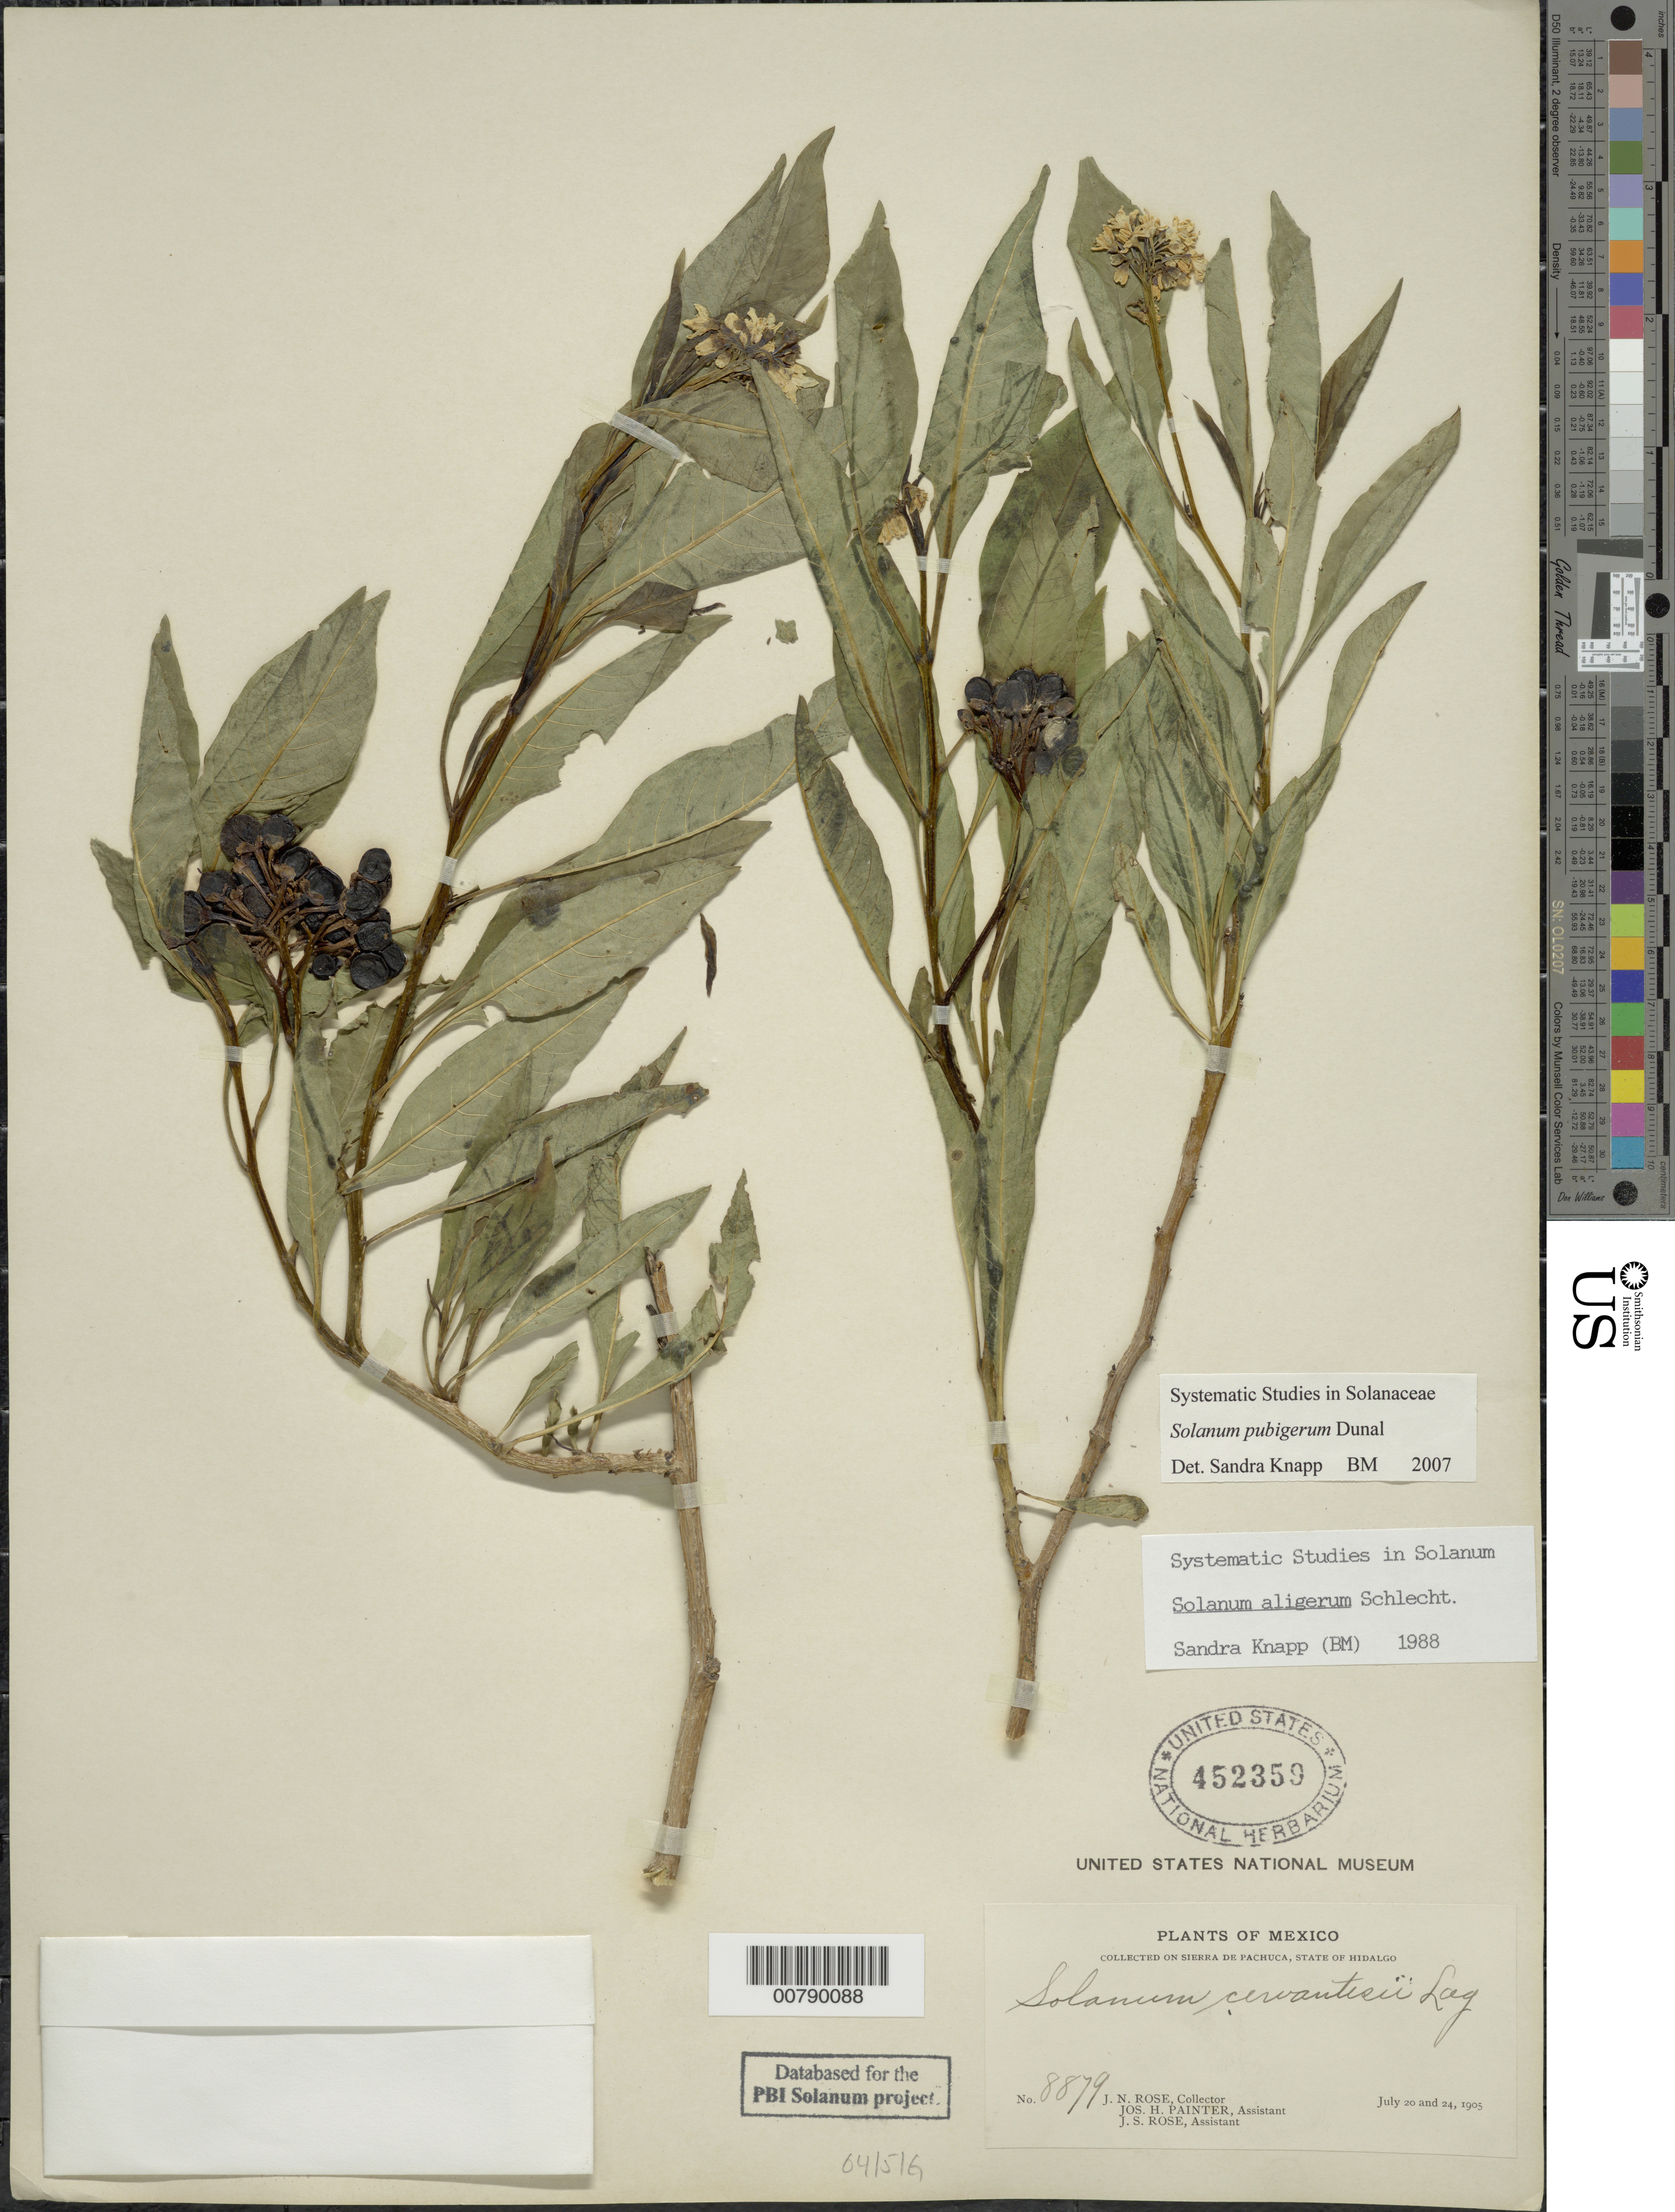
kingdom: Plantae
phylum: Tracheophyta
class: Magnoliopsida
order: Solanales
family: Solanaceae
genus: Solanum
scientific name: Solanum pubigerum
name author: Dunal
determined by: Knapp, S. D.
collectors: J. N. Rose, J. H. Painter & J. S. Rose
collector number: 8879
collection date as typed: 20 Jul 1905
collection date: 1905-07-20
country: Mexico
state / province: Hidalgo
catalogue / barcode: US 452359